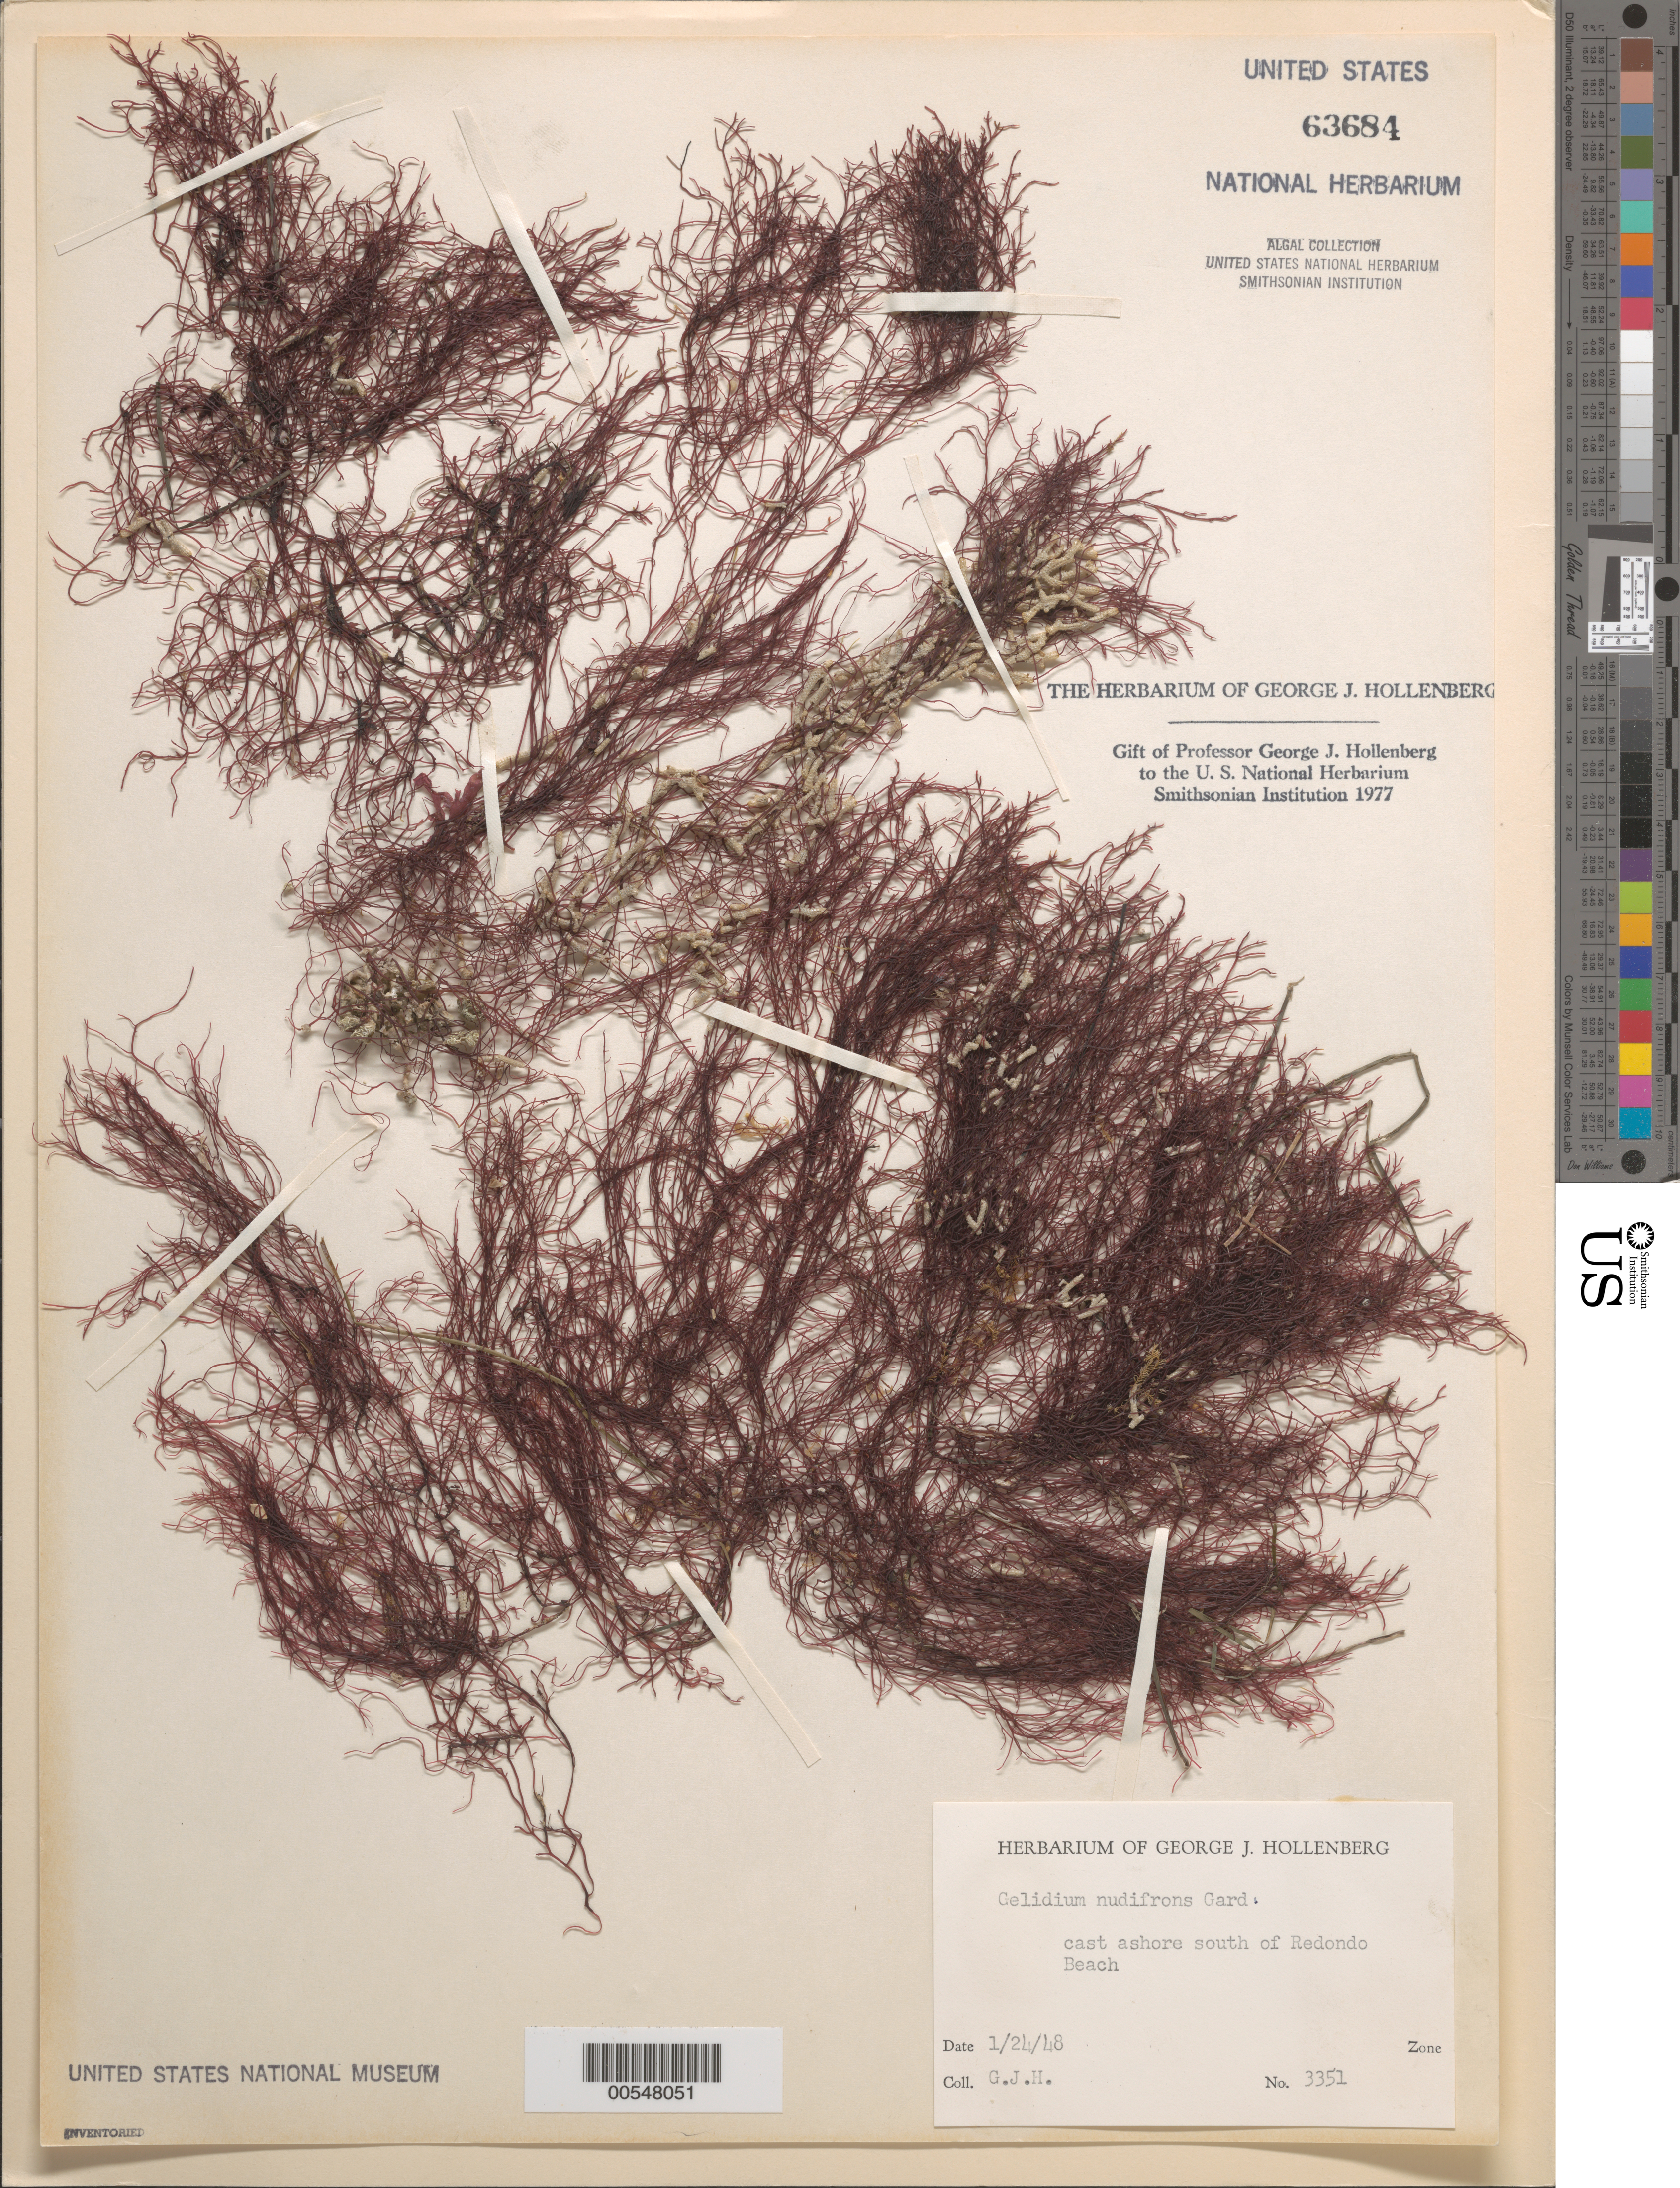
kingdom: Plantae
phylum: Rhodophyta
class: Florideophyceae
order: Gelidiales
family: Gelidiaceae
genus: Gelidium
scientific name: Gelidium nudifrons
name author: N.L. Gardner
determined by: Hollenberg, George J.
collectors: G. Hollenberg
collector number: GJH 3351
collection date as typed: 24 Jan 1948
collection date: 1948-01-24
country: United States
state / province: California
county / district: Los Angeles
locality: South of Redondo Beach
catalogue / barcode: US 63684